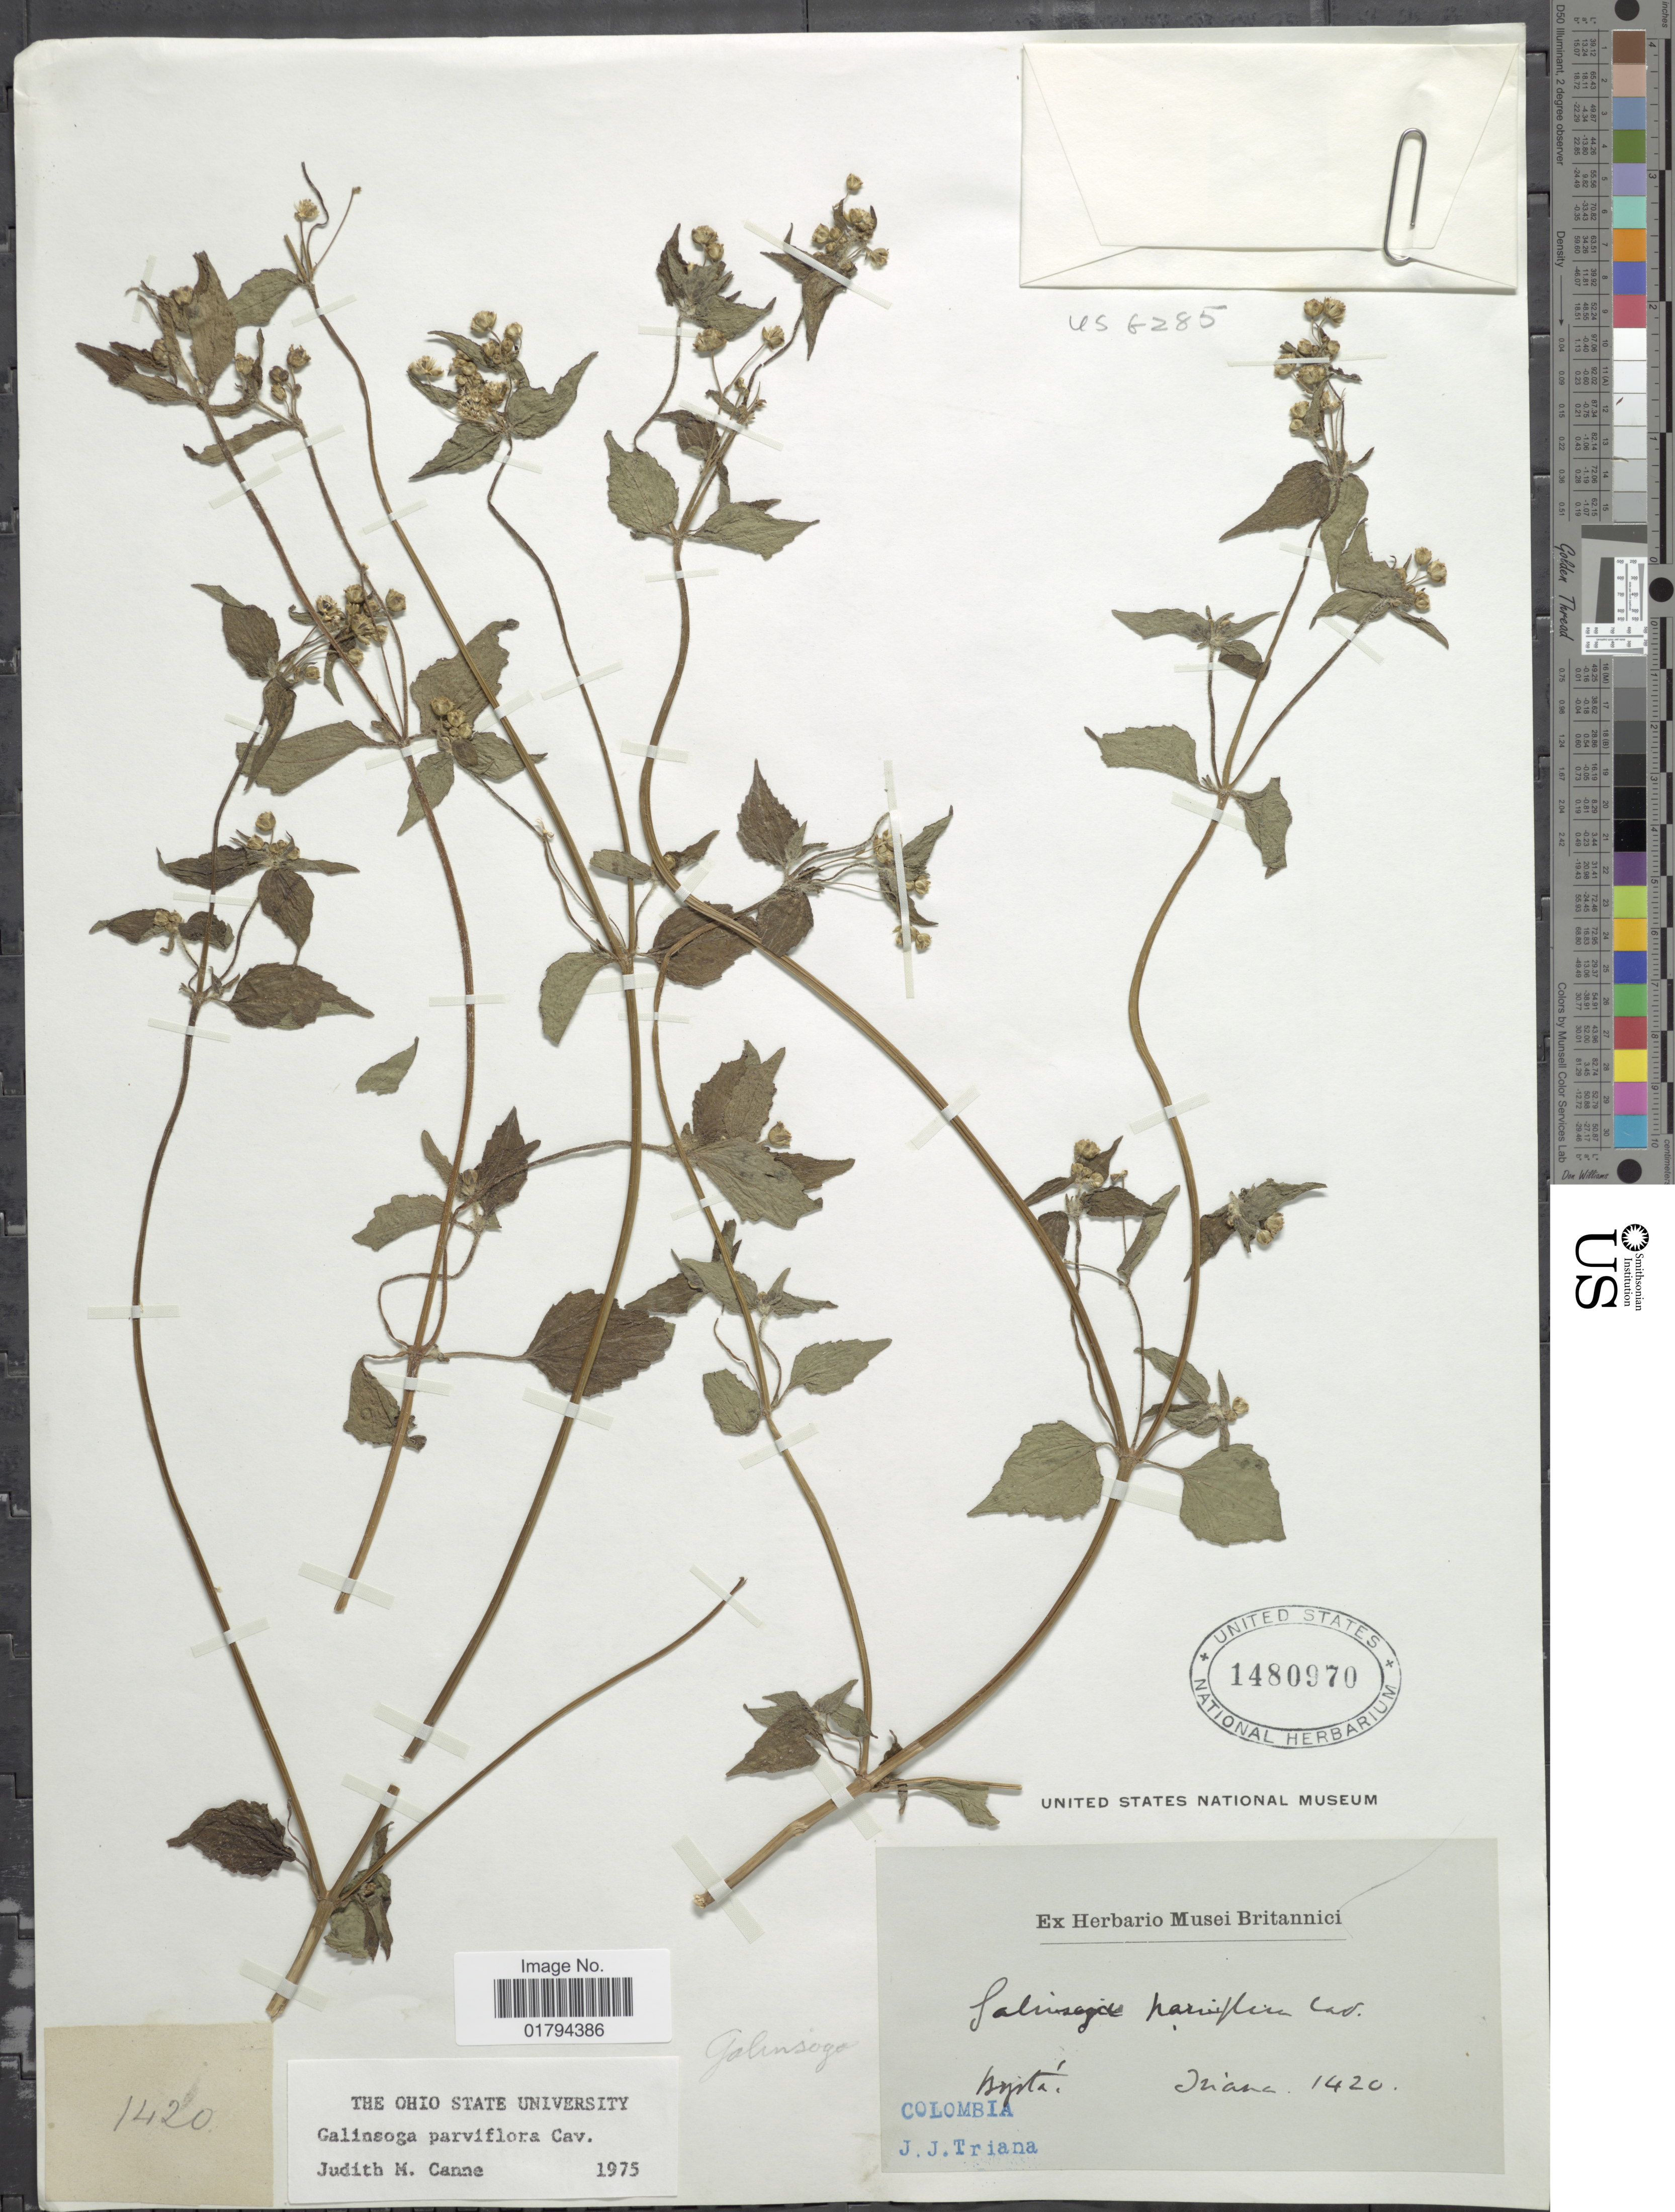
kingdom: Plantae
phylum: Tracheophyta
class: Magnoliopsida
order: Asterales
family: Asteraceae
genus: Galinsoga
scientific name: Galinsoga parviflora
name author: Cav.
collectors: J. J. Triana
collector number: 1420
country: Colombia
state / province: Bogota D.C.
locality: Bogotá.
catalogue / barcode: US 1480970